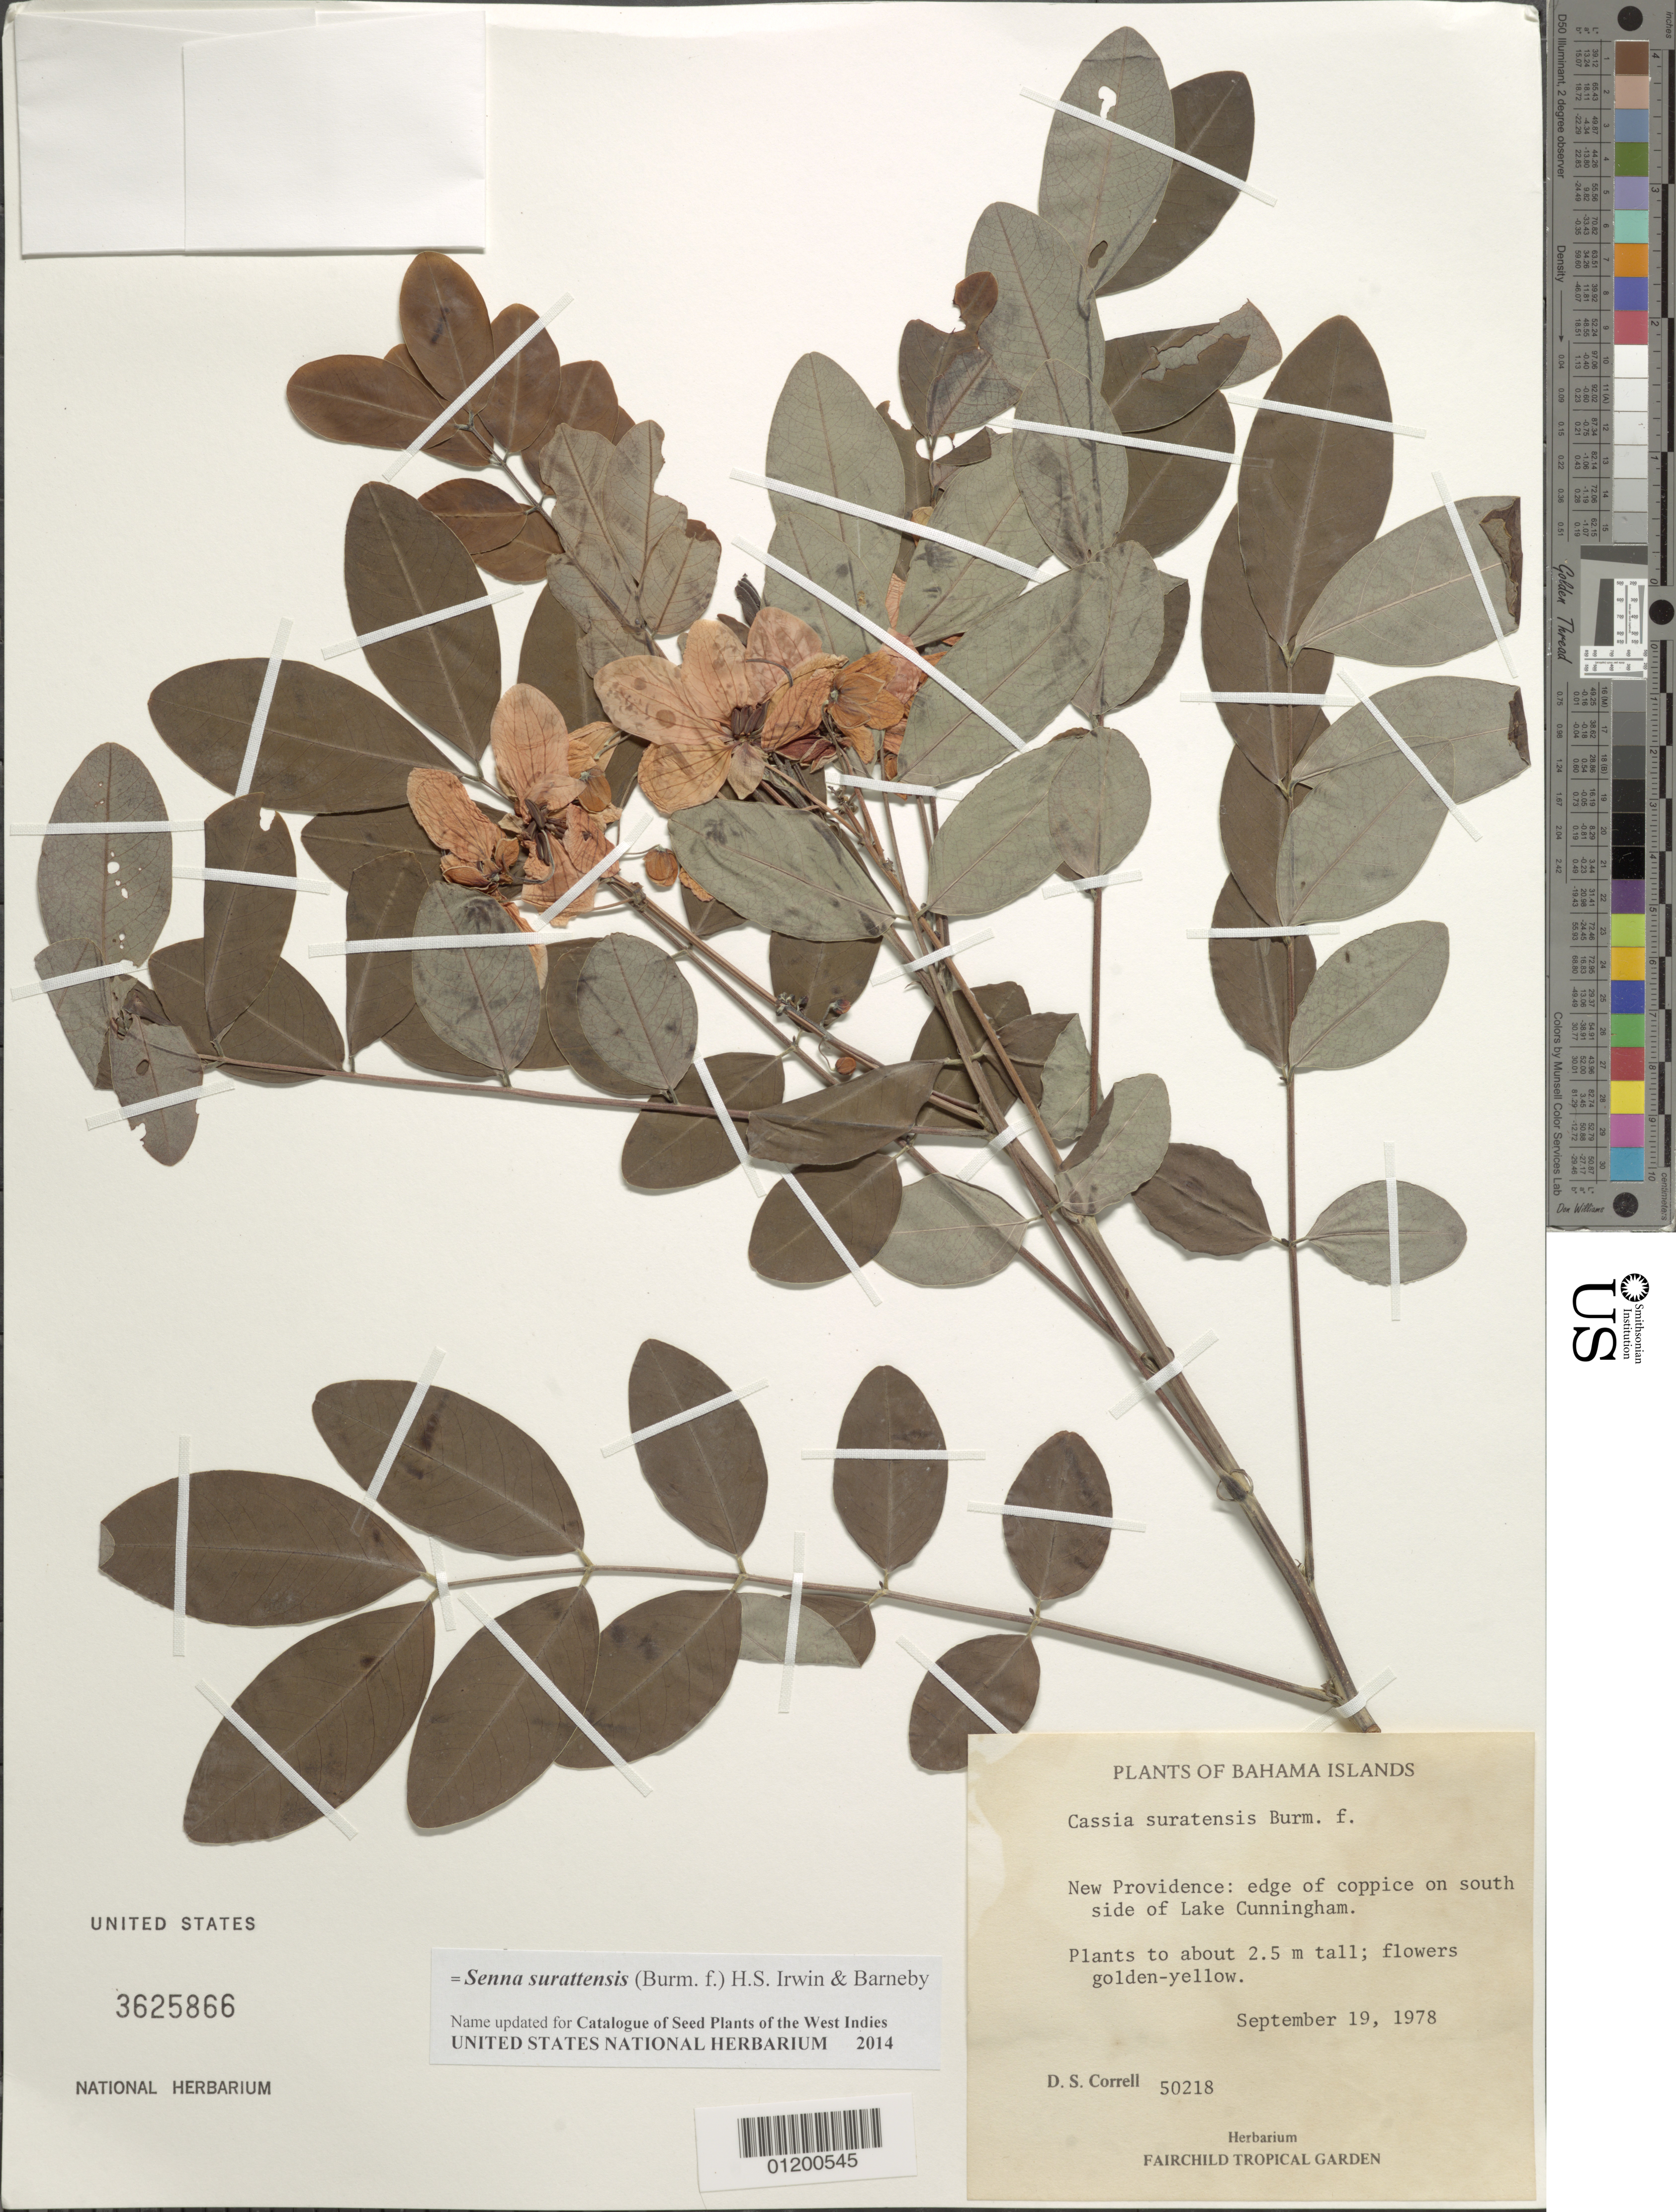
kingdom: Plantae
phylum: Tracheophyta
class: Magnoliopsida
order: Fabales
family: Fabaceae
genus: Senna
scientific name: Senna surattensis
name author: (Burm. f.) H.S. Irwin & Barneby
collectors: D. S. Correll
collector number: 50218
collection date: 1978-09-19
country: Bahamas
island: New Providence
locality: Edge of coppice on S side of Lake Cunningham.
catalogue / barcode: US 3625866